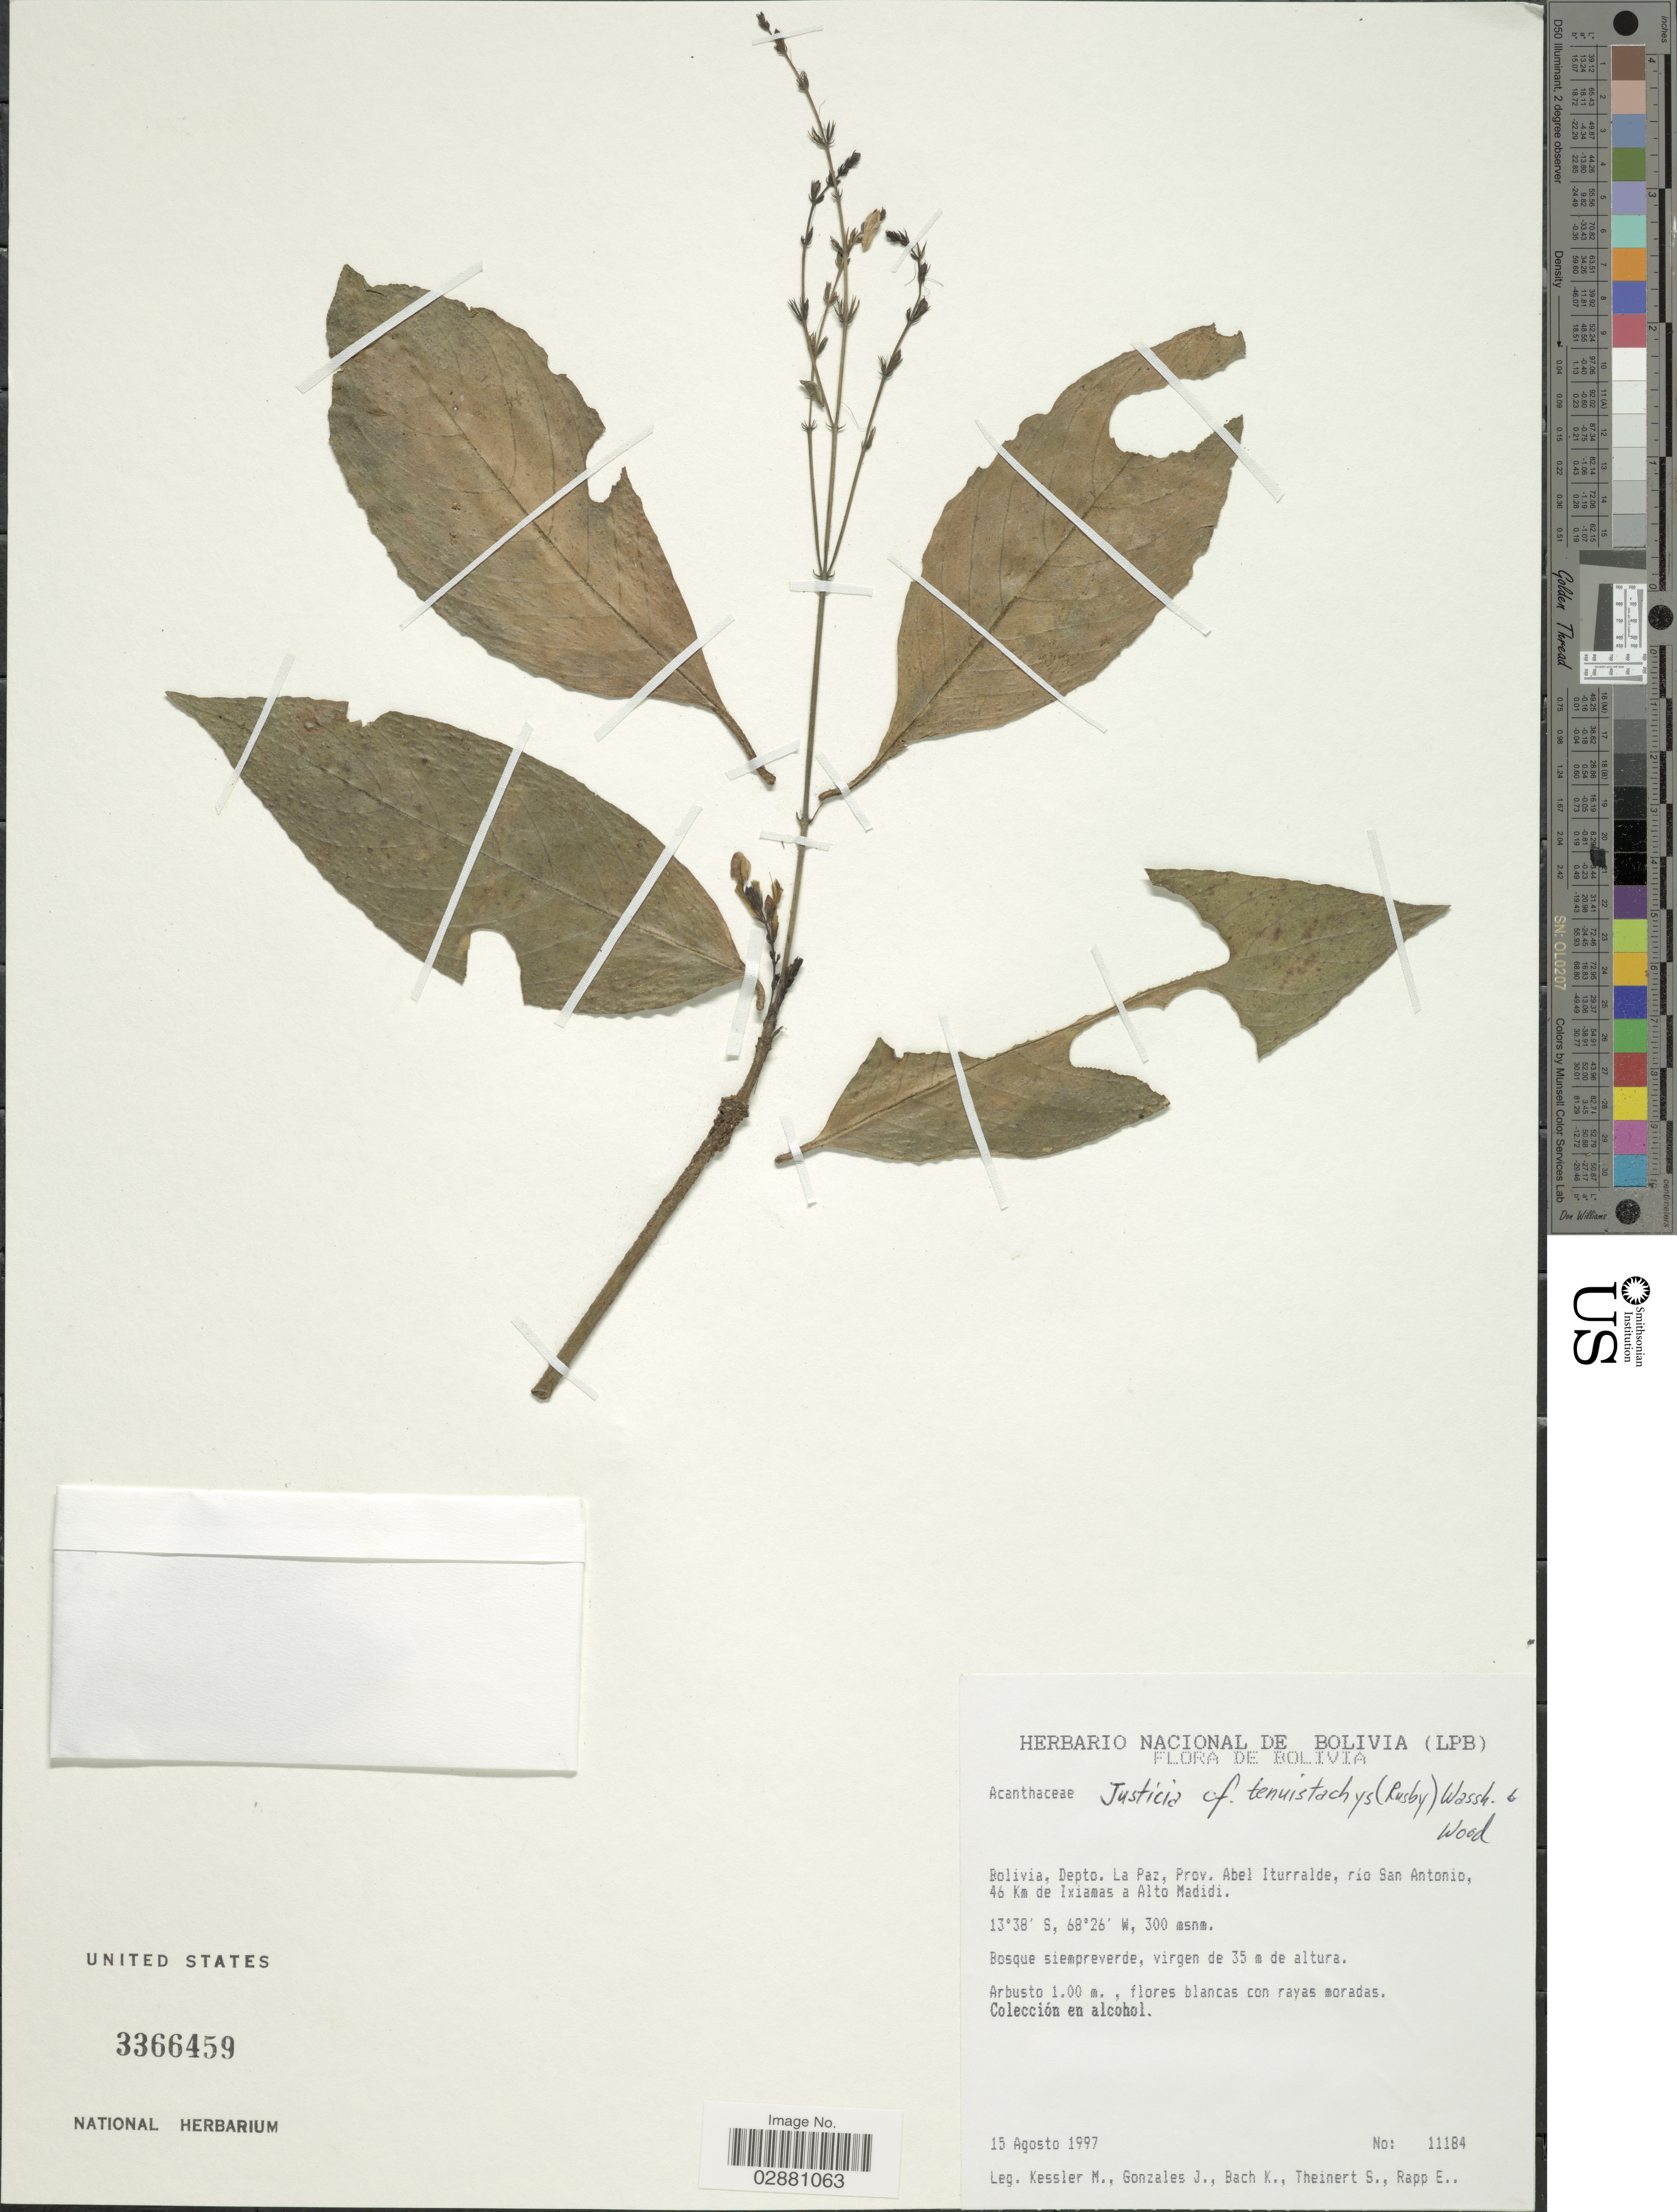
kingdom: Plantae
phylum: Tracheophyta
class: Magnoliopsida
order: Lamiales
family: Acanthaceae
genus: Justicia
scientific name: Justicia tenuistachys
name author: (Rusby) Wassh. & J.R.I. Wood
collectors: M. Kessler, J. Gonzales, K. Bach, S. Theinert & E. Rapp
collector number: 11184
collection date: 1997-08-15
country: Bolivia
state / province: La Paz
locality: Depto. La Paz, Prov. Abel Iturralde, rio San Antonio, 46 Km de Ixiamas a Alto Madidi.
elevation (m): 300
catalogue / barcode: US 3366459